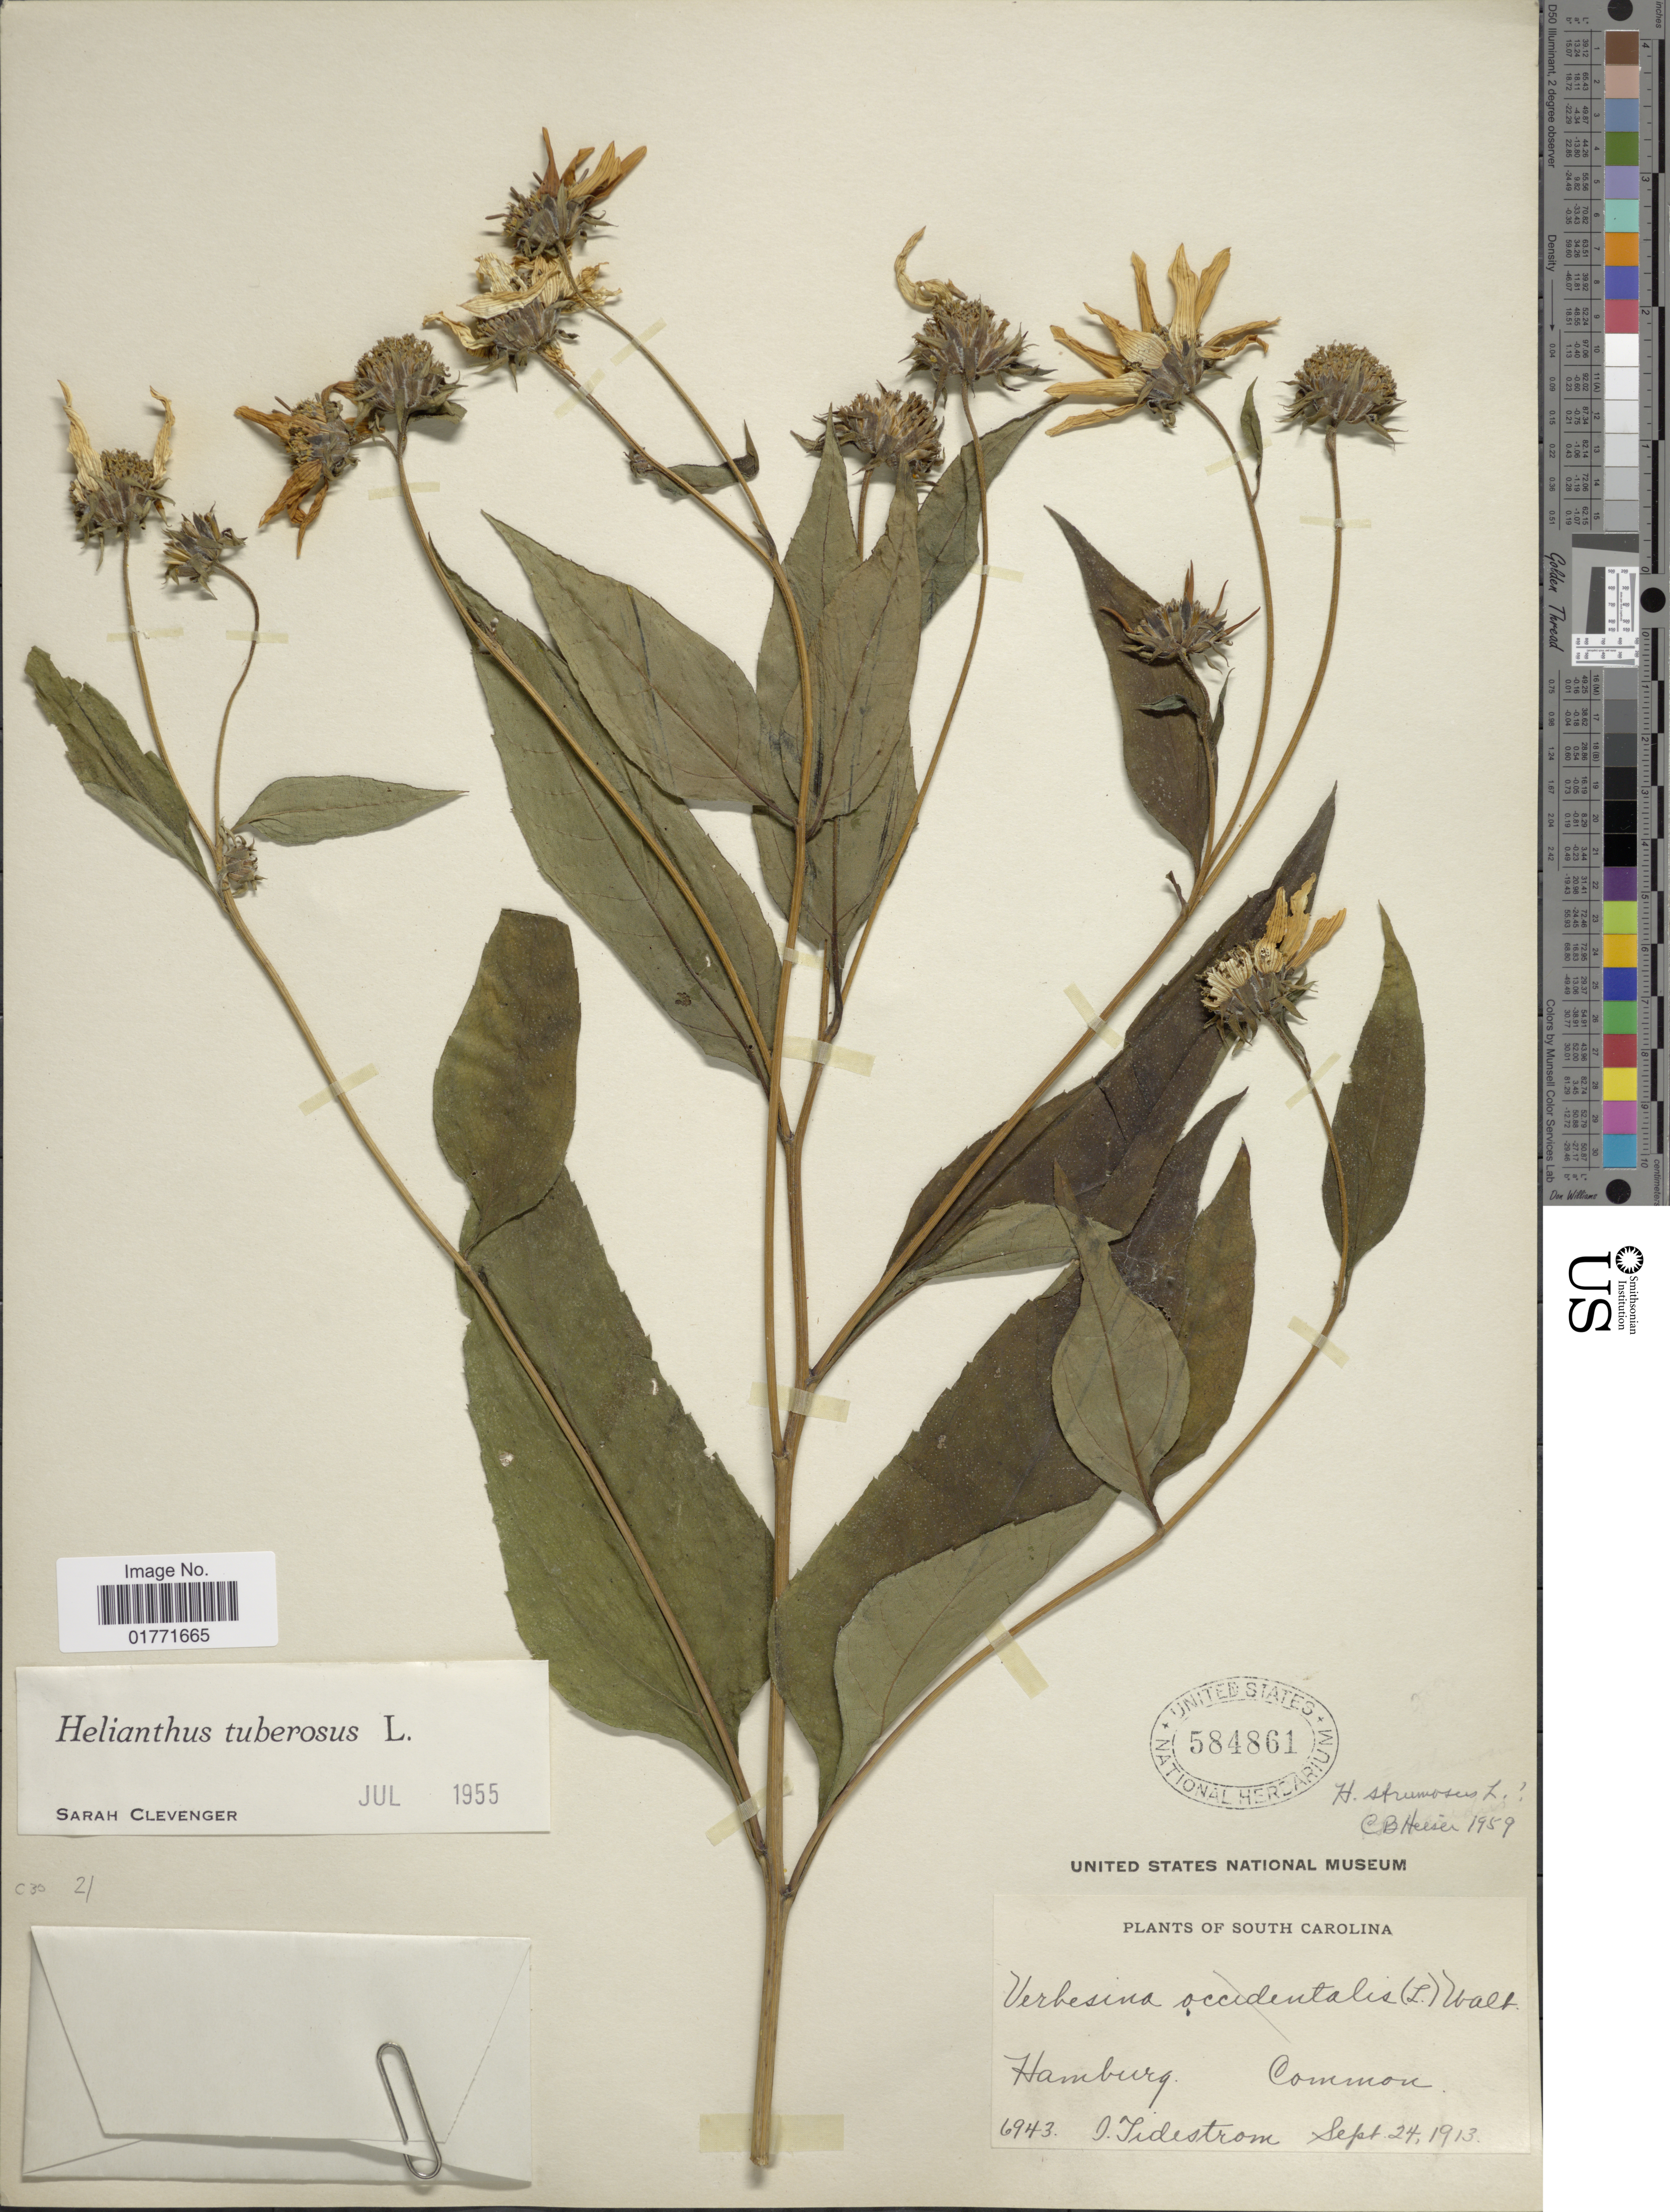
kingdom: Plantae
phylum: Tracheophyta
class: Magnoliopsida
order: Asterales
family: Asteraceae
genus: Helianthus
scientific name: Helianthus strumosus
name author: L.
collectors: I. Tidestorm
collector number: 6943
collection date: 1913-09-24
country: United States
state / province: South Carolina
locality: South Carolina. Hamburg.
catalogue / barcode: US 584861